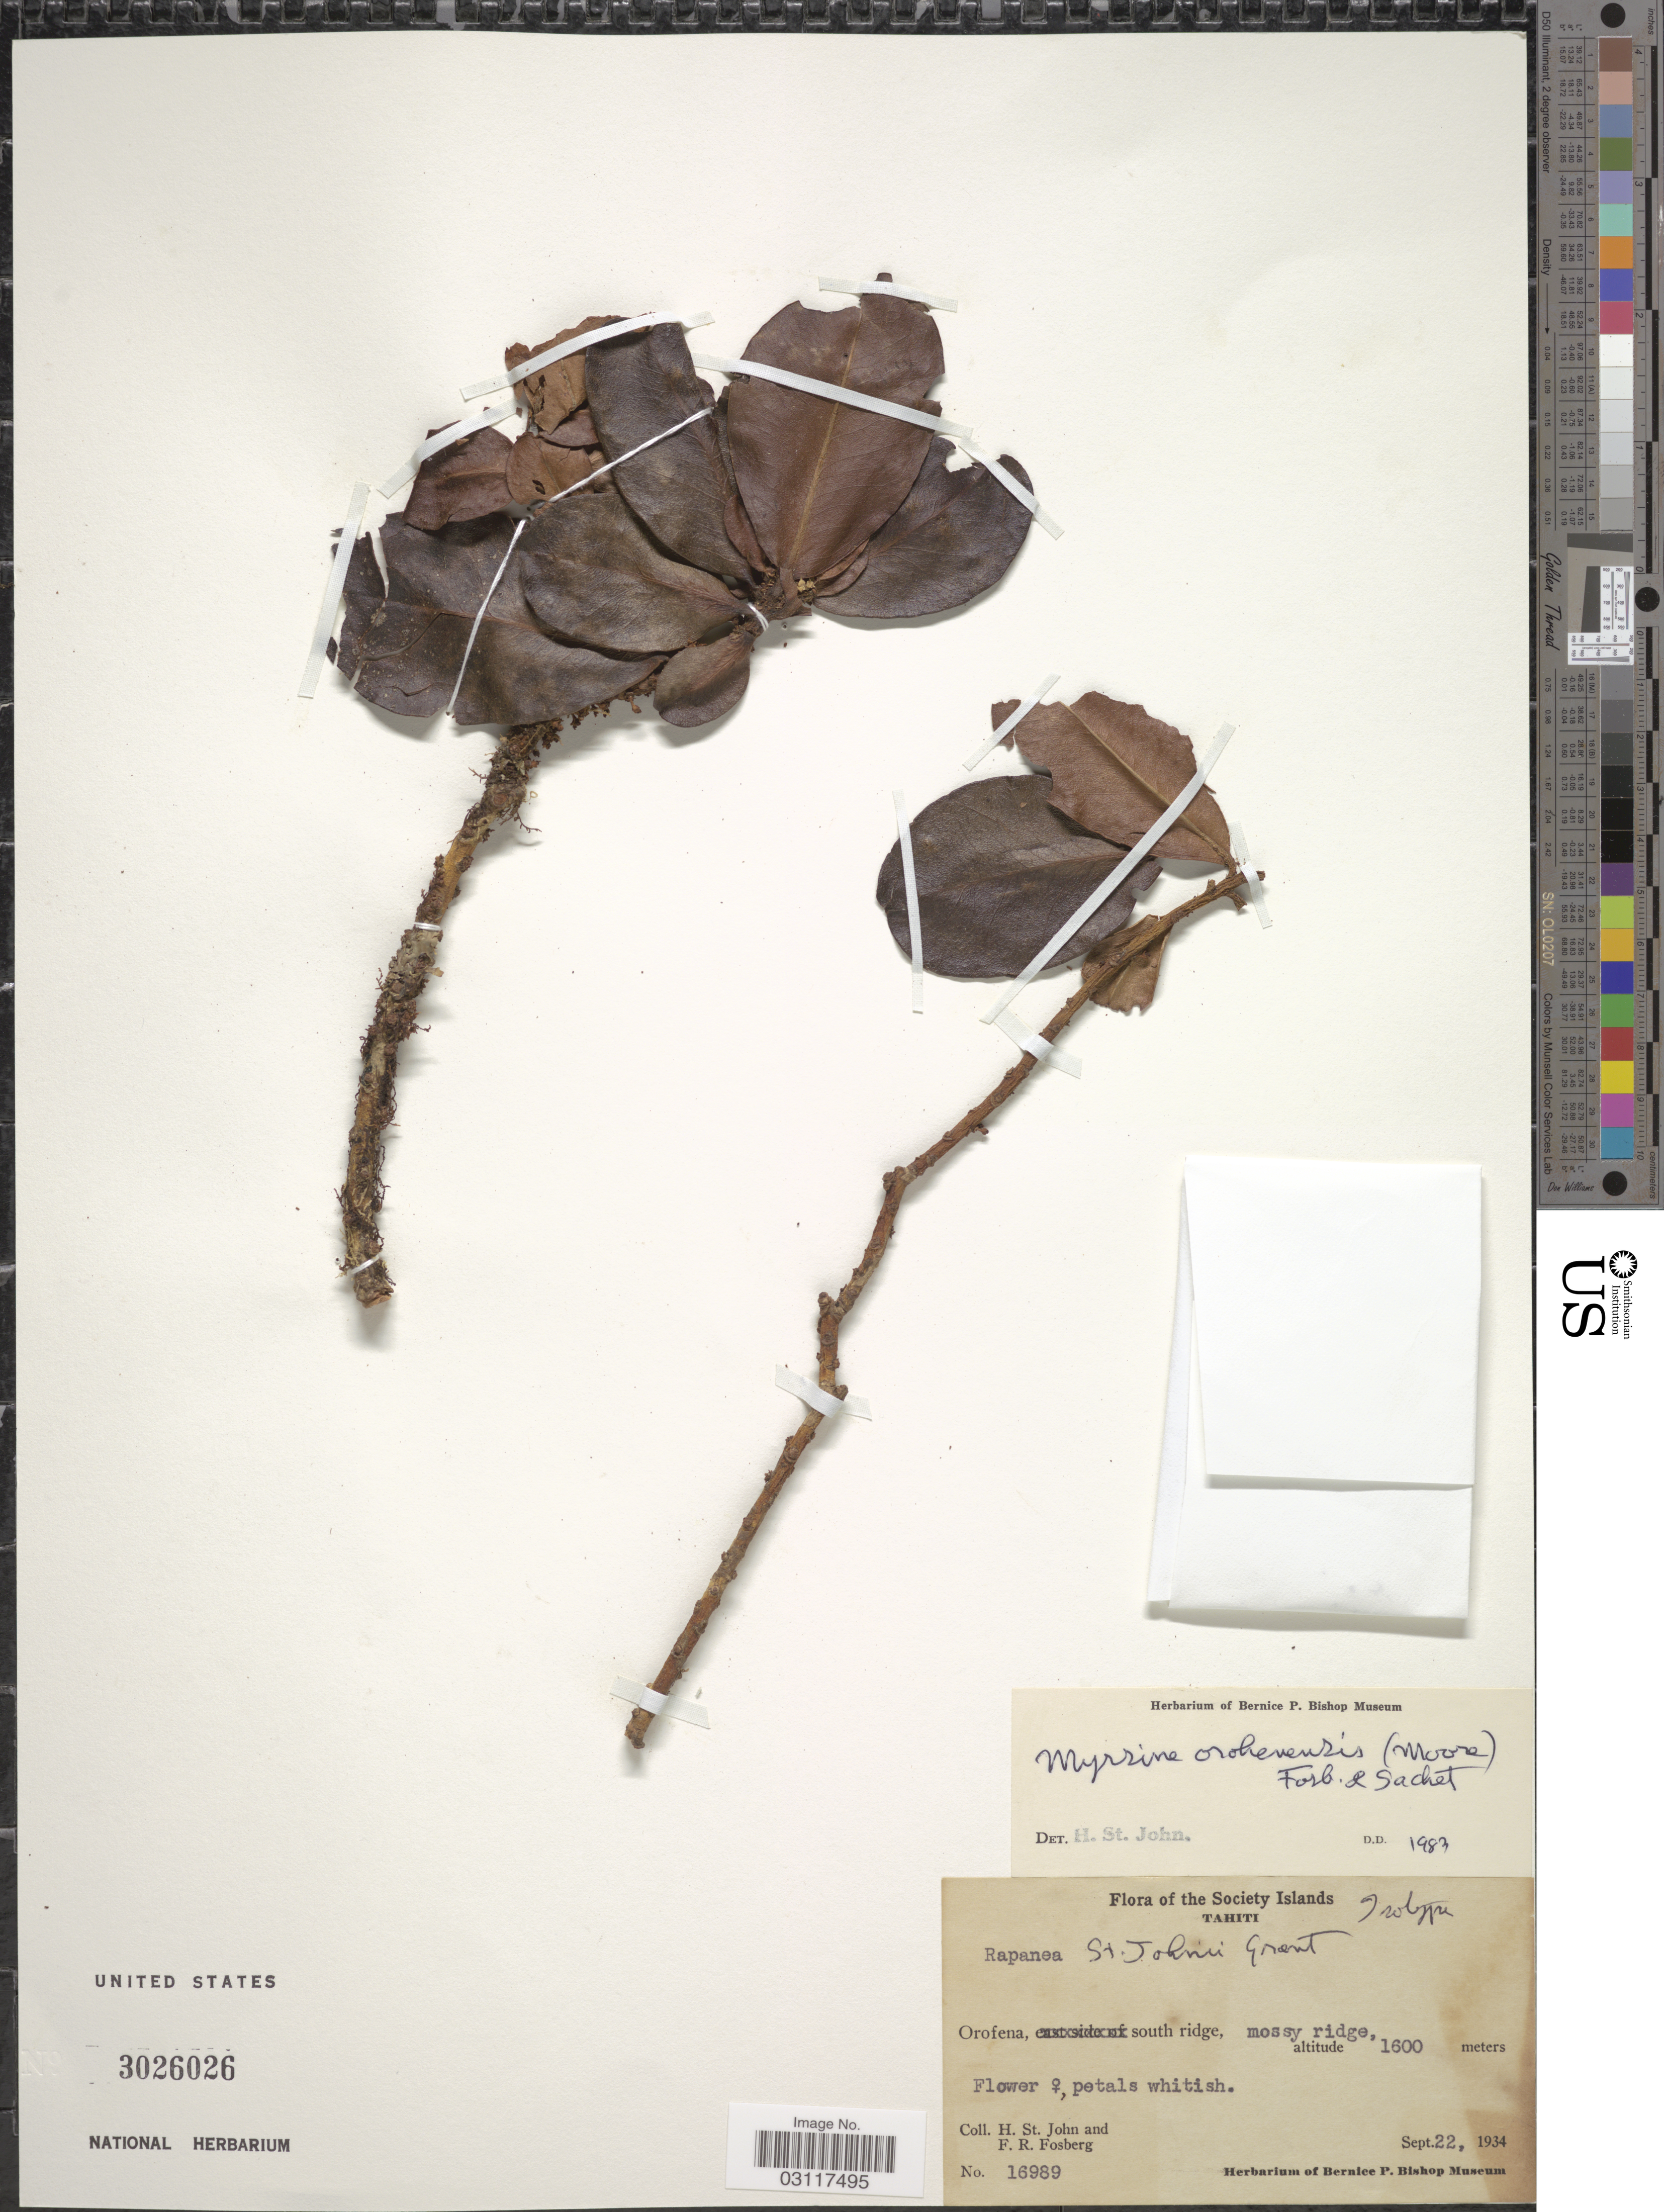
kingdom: Plantae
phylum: Tracheophyta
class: Magnoliopsida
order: Ericales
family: Primulaceae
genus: Myrsine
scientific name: Myrsine orohenensis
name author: (J.W. Moore) Fosberg & Sachet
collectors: H. St. John & F. R. Fosberg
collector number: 16989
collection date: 1934-09-22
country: French Polynesia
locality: The Society Islands, Tahiti, Orofena, south ridge, mossy ridge.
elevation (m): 1600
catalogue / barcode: US 3026026